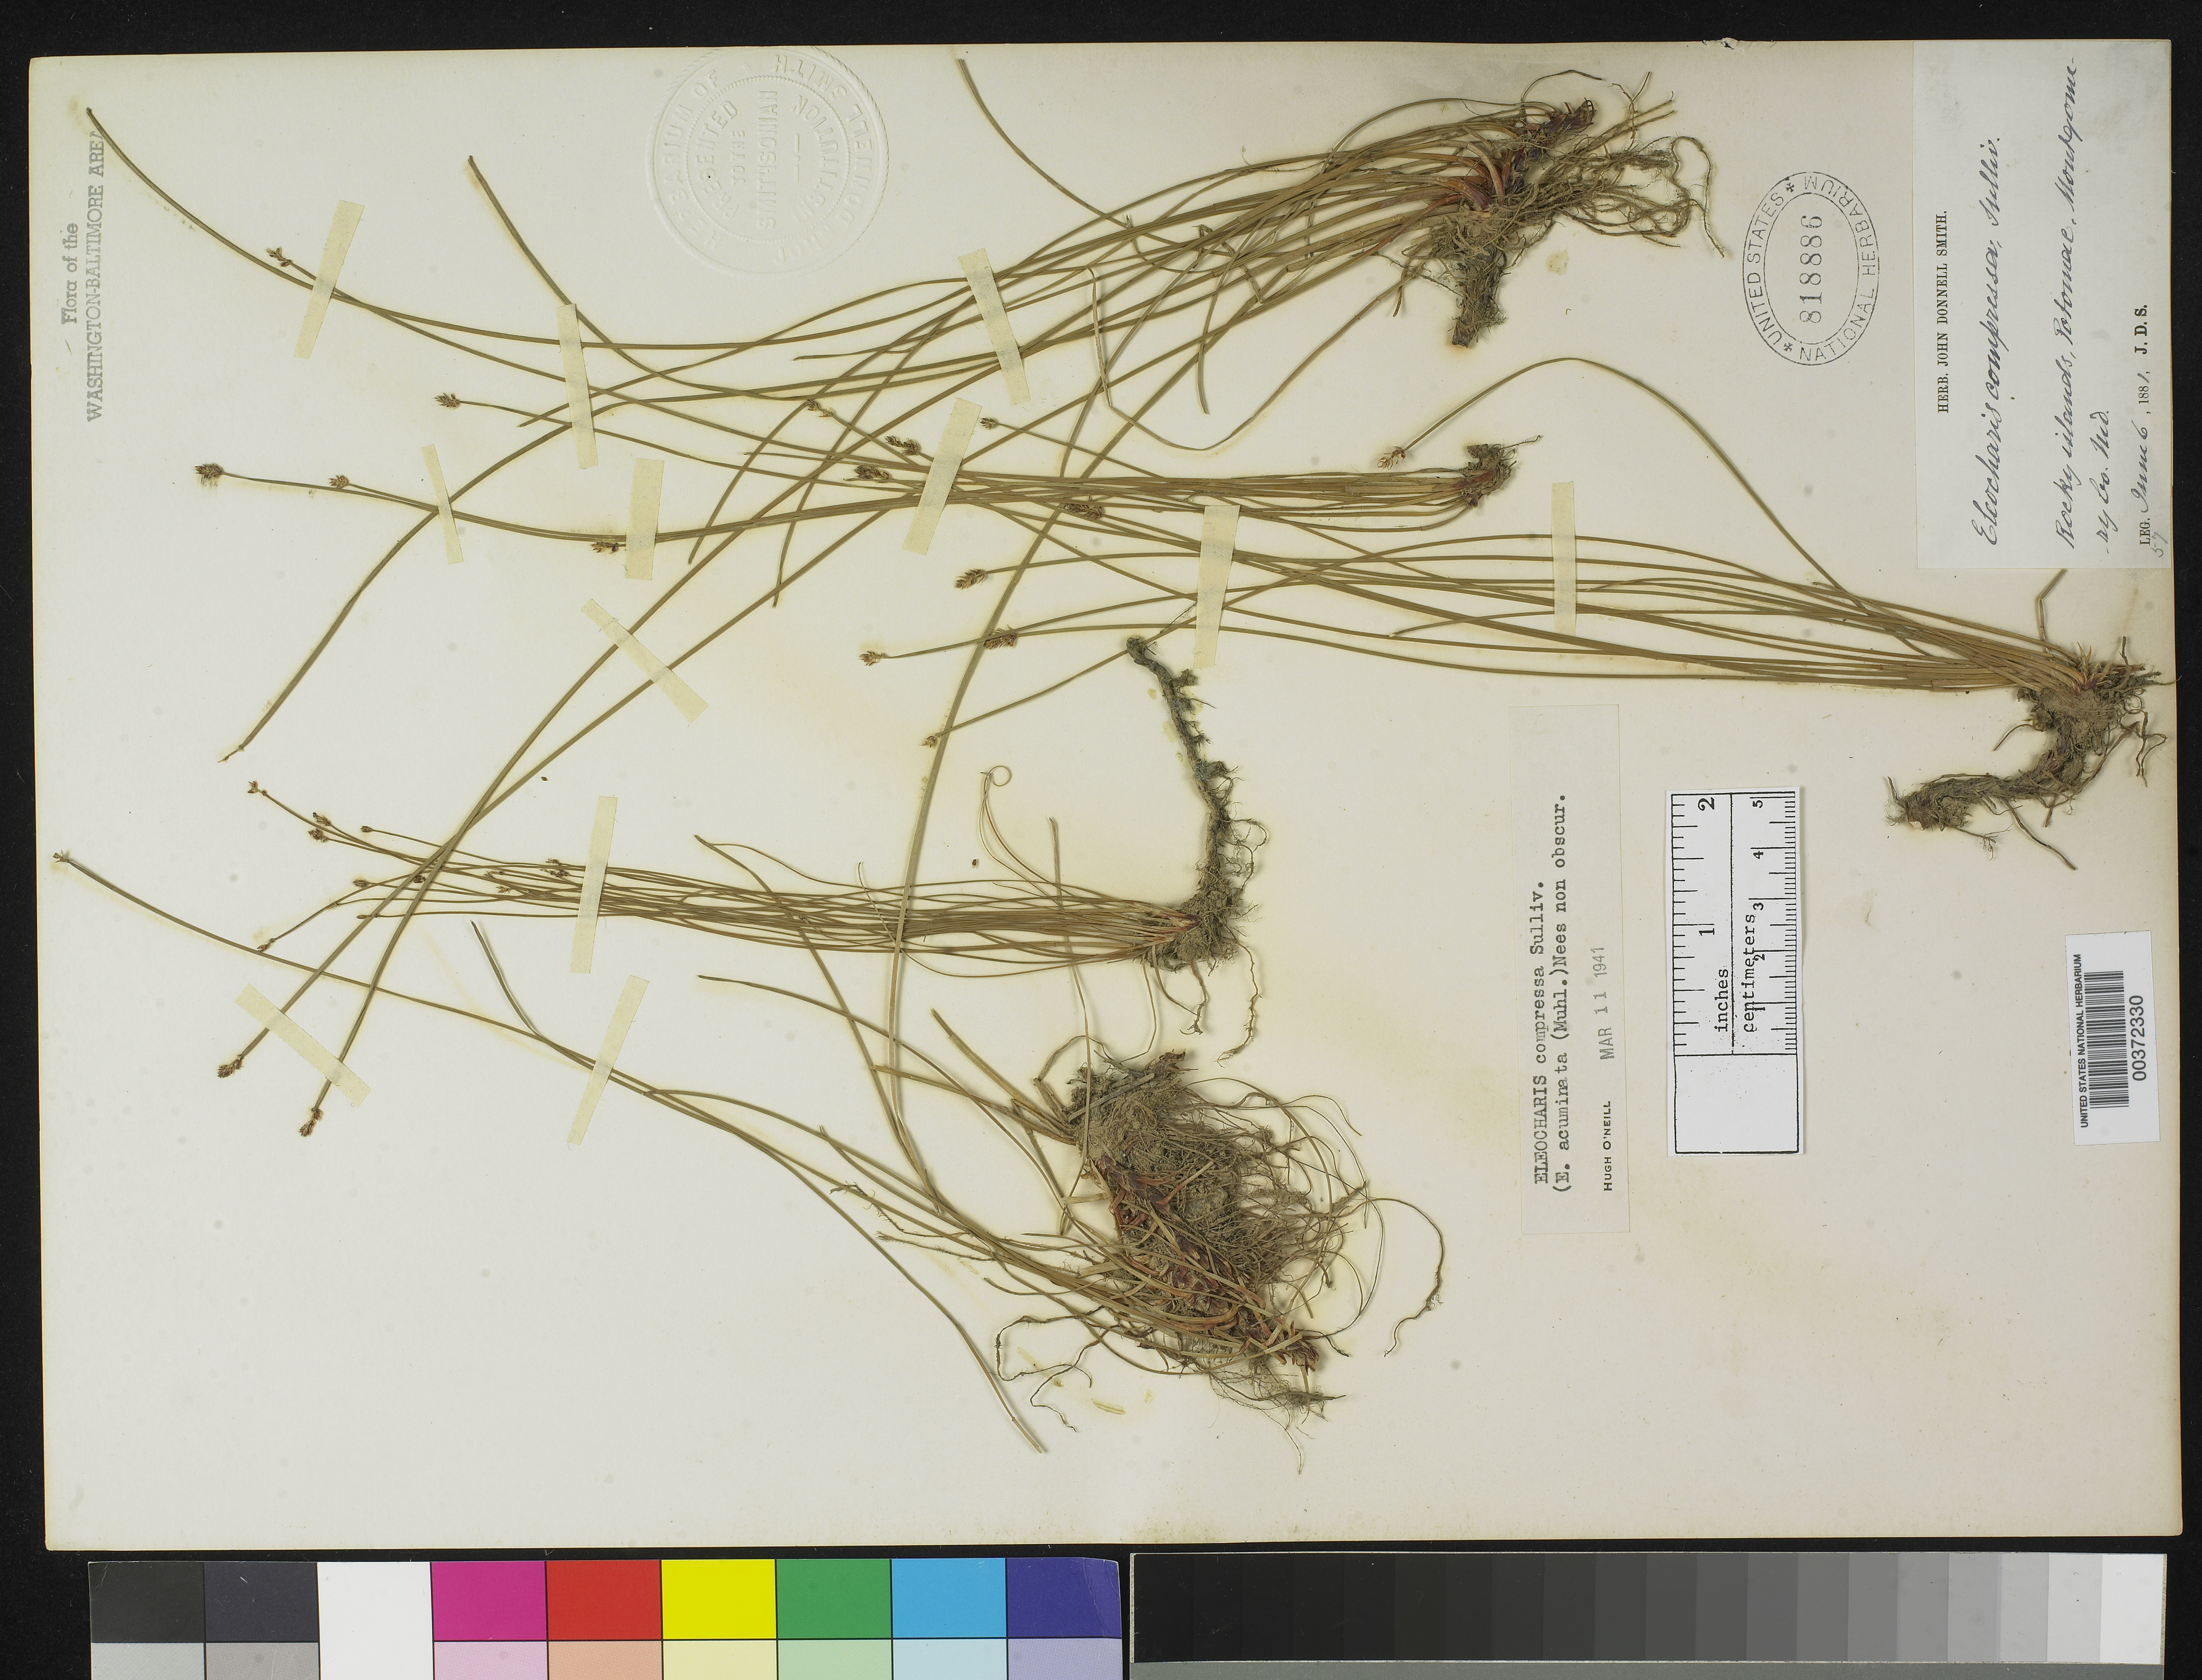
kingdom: Plantae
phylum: Tracheophyta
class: Liliopsida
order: Poales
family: Cyperaceae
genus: Eleocharis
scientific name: Eleocharis compressa var. compressa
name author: Sull.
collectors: J. Donnell Smith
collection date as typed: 06 Jun 1881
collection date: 1881-06-06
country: United States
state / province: Maryland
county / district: Montgomery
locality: Rocky Islands C. & O. Canal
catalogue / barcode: US 818886